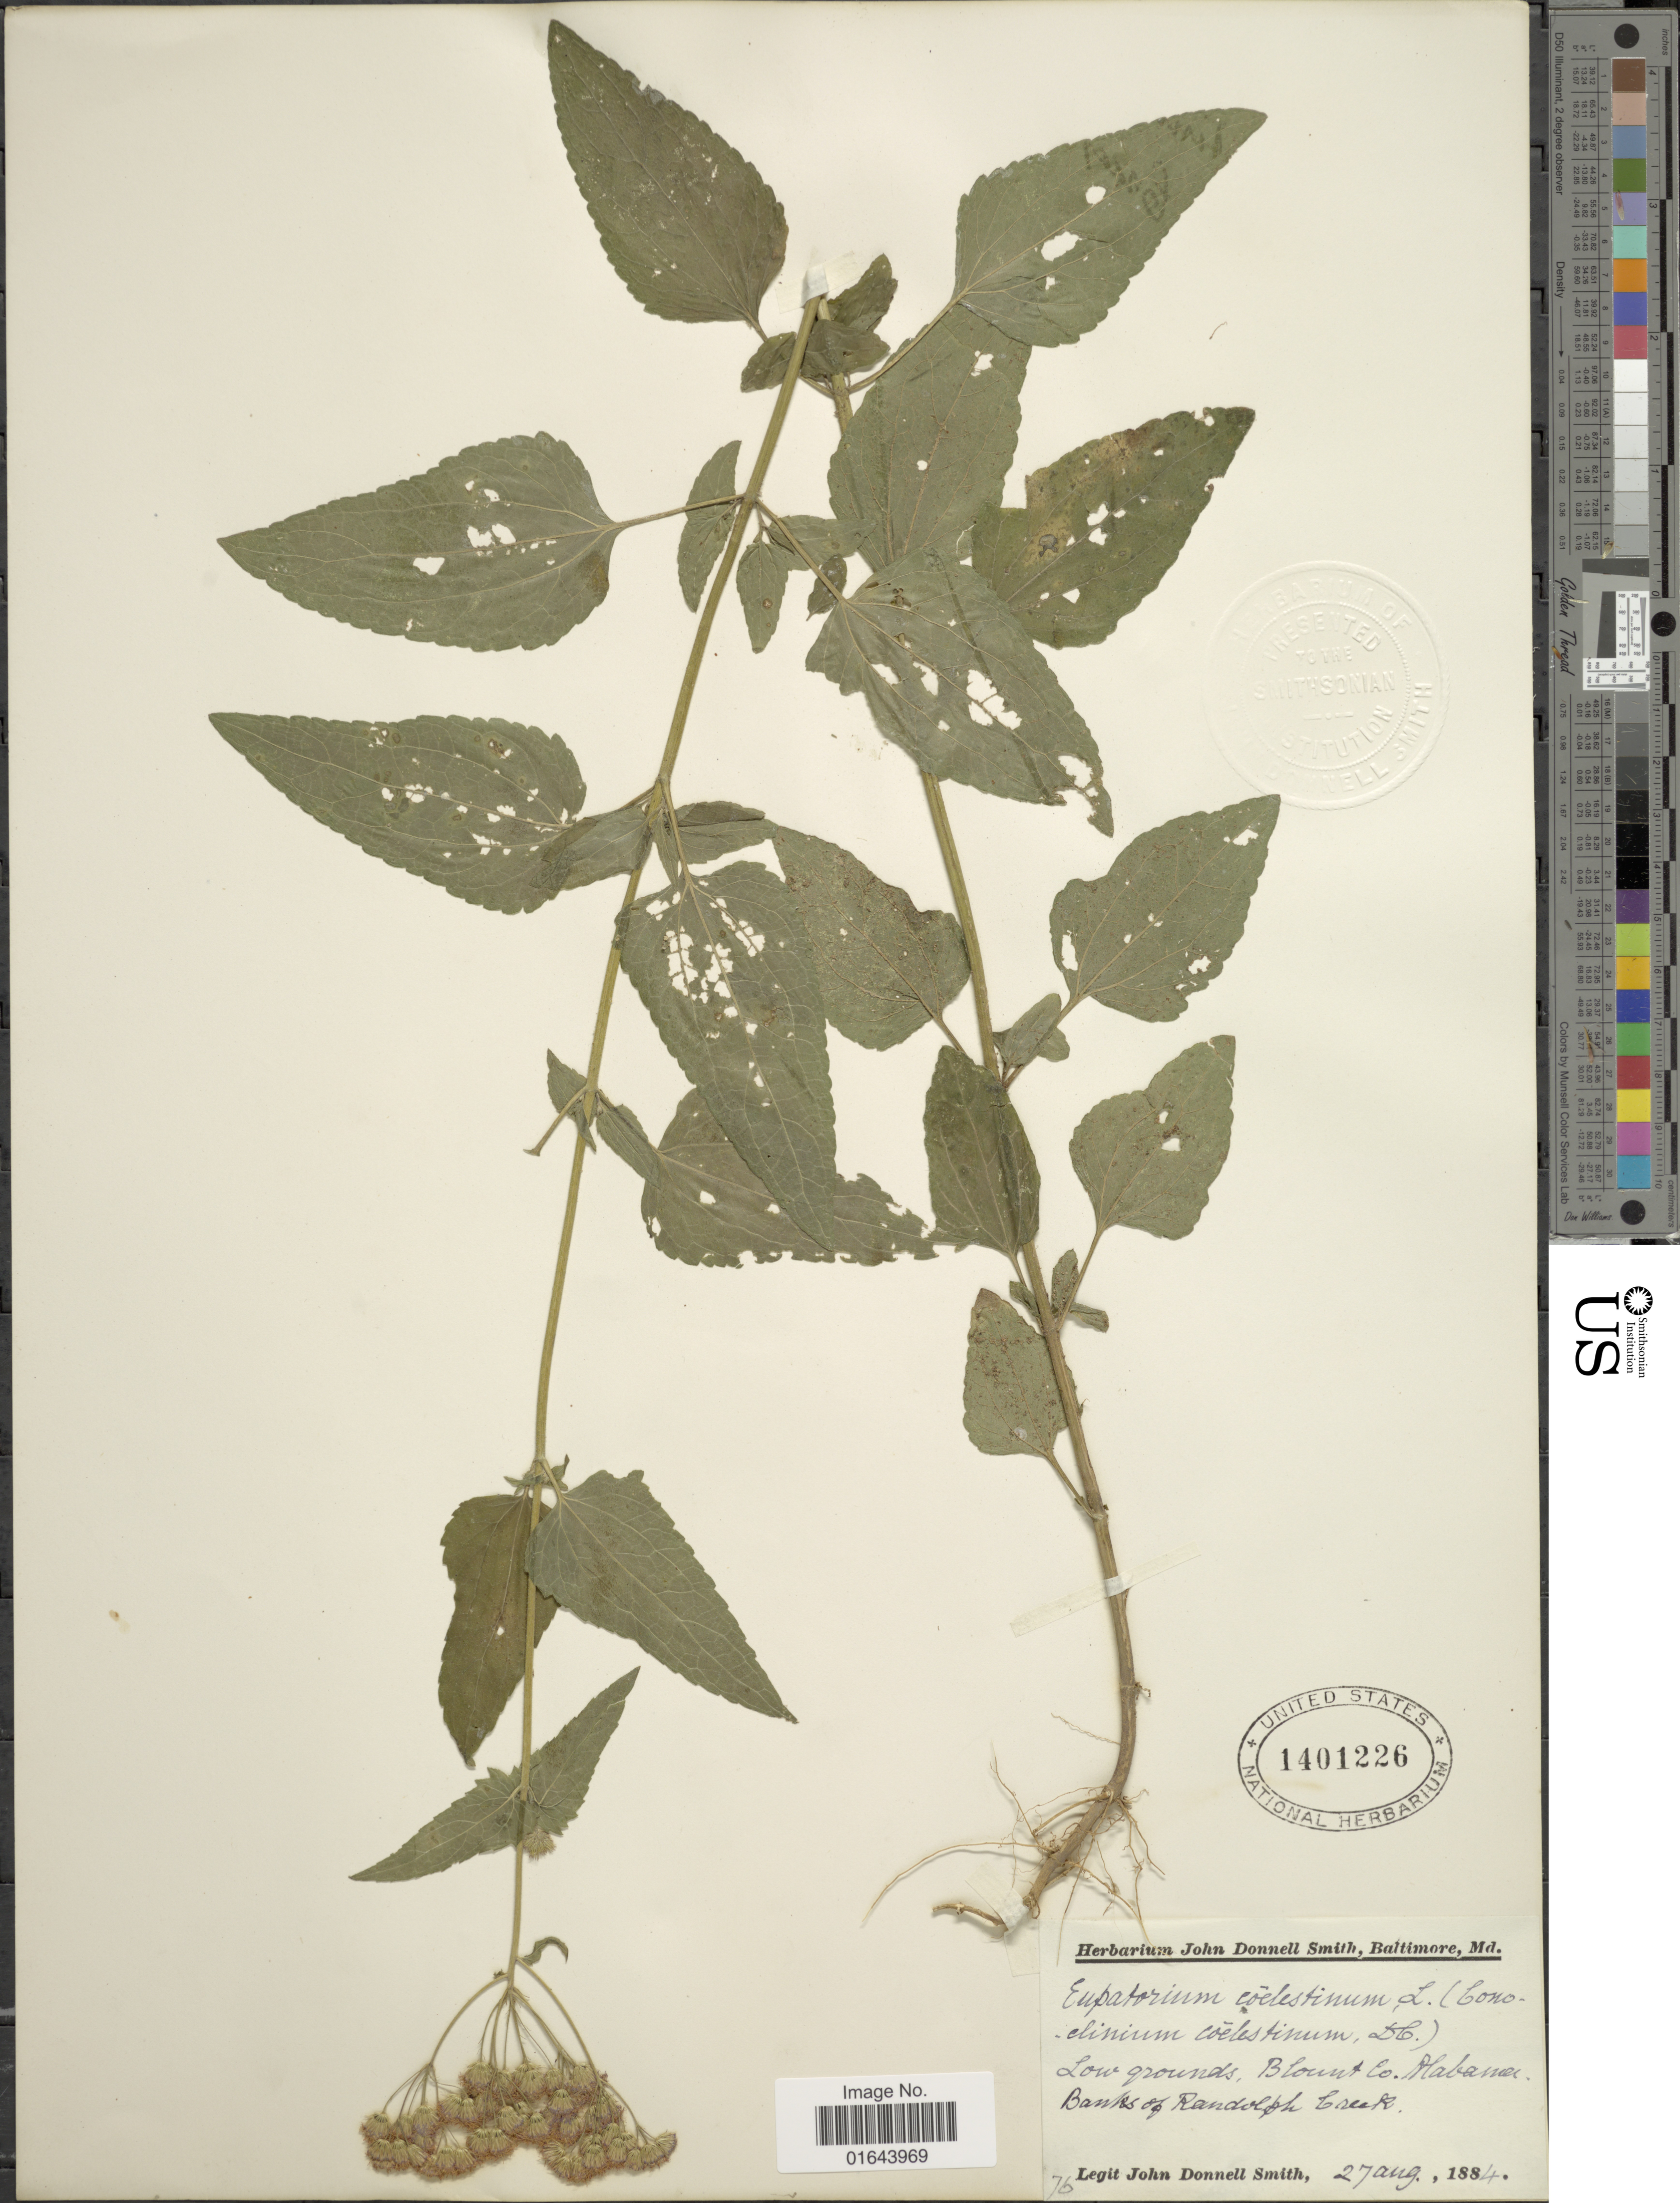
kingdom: Plantae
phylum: Tracheophyta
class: Magnoliopsida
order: Asterales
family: Asteraceae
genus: Conoclinium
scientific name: Conoclinium coelestinum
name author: (L.) DC.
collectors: J. Donnell Smith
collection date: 1884-08-27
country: United States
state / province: Alabama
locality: Low grounds, Blount Co. Alabama. Banks of Randolph Creek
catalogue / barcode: US 1401226